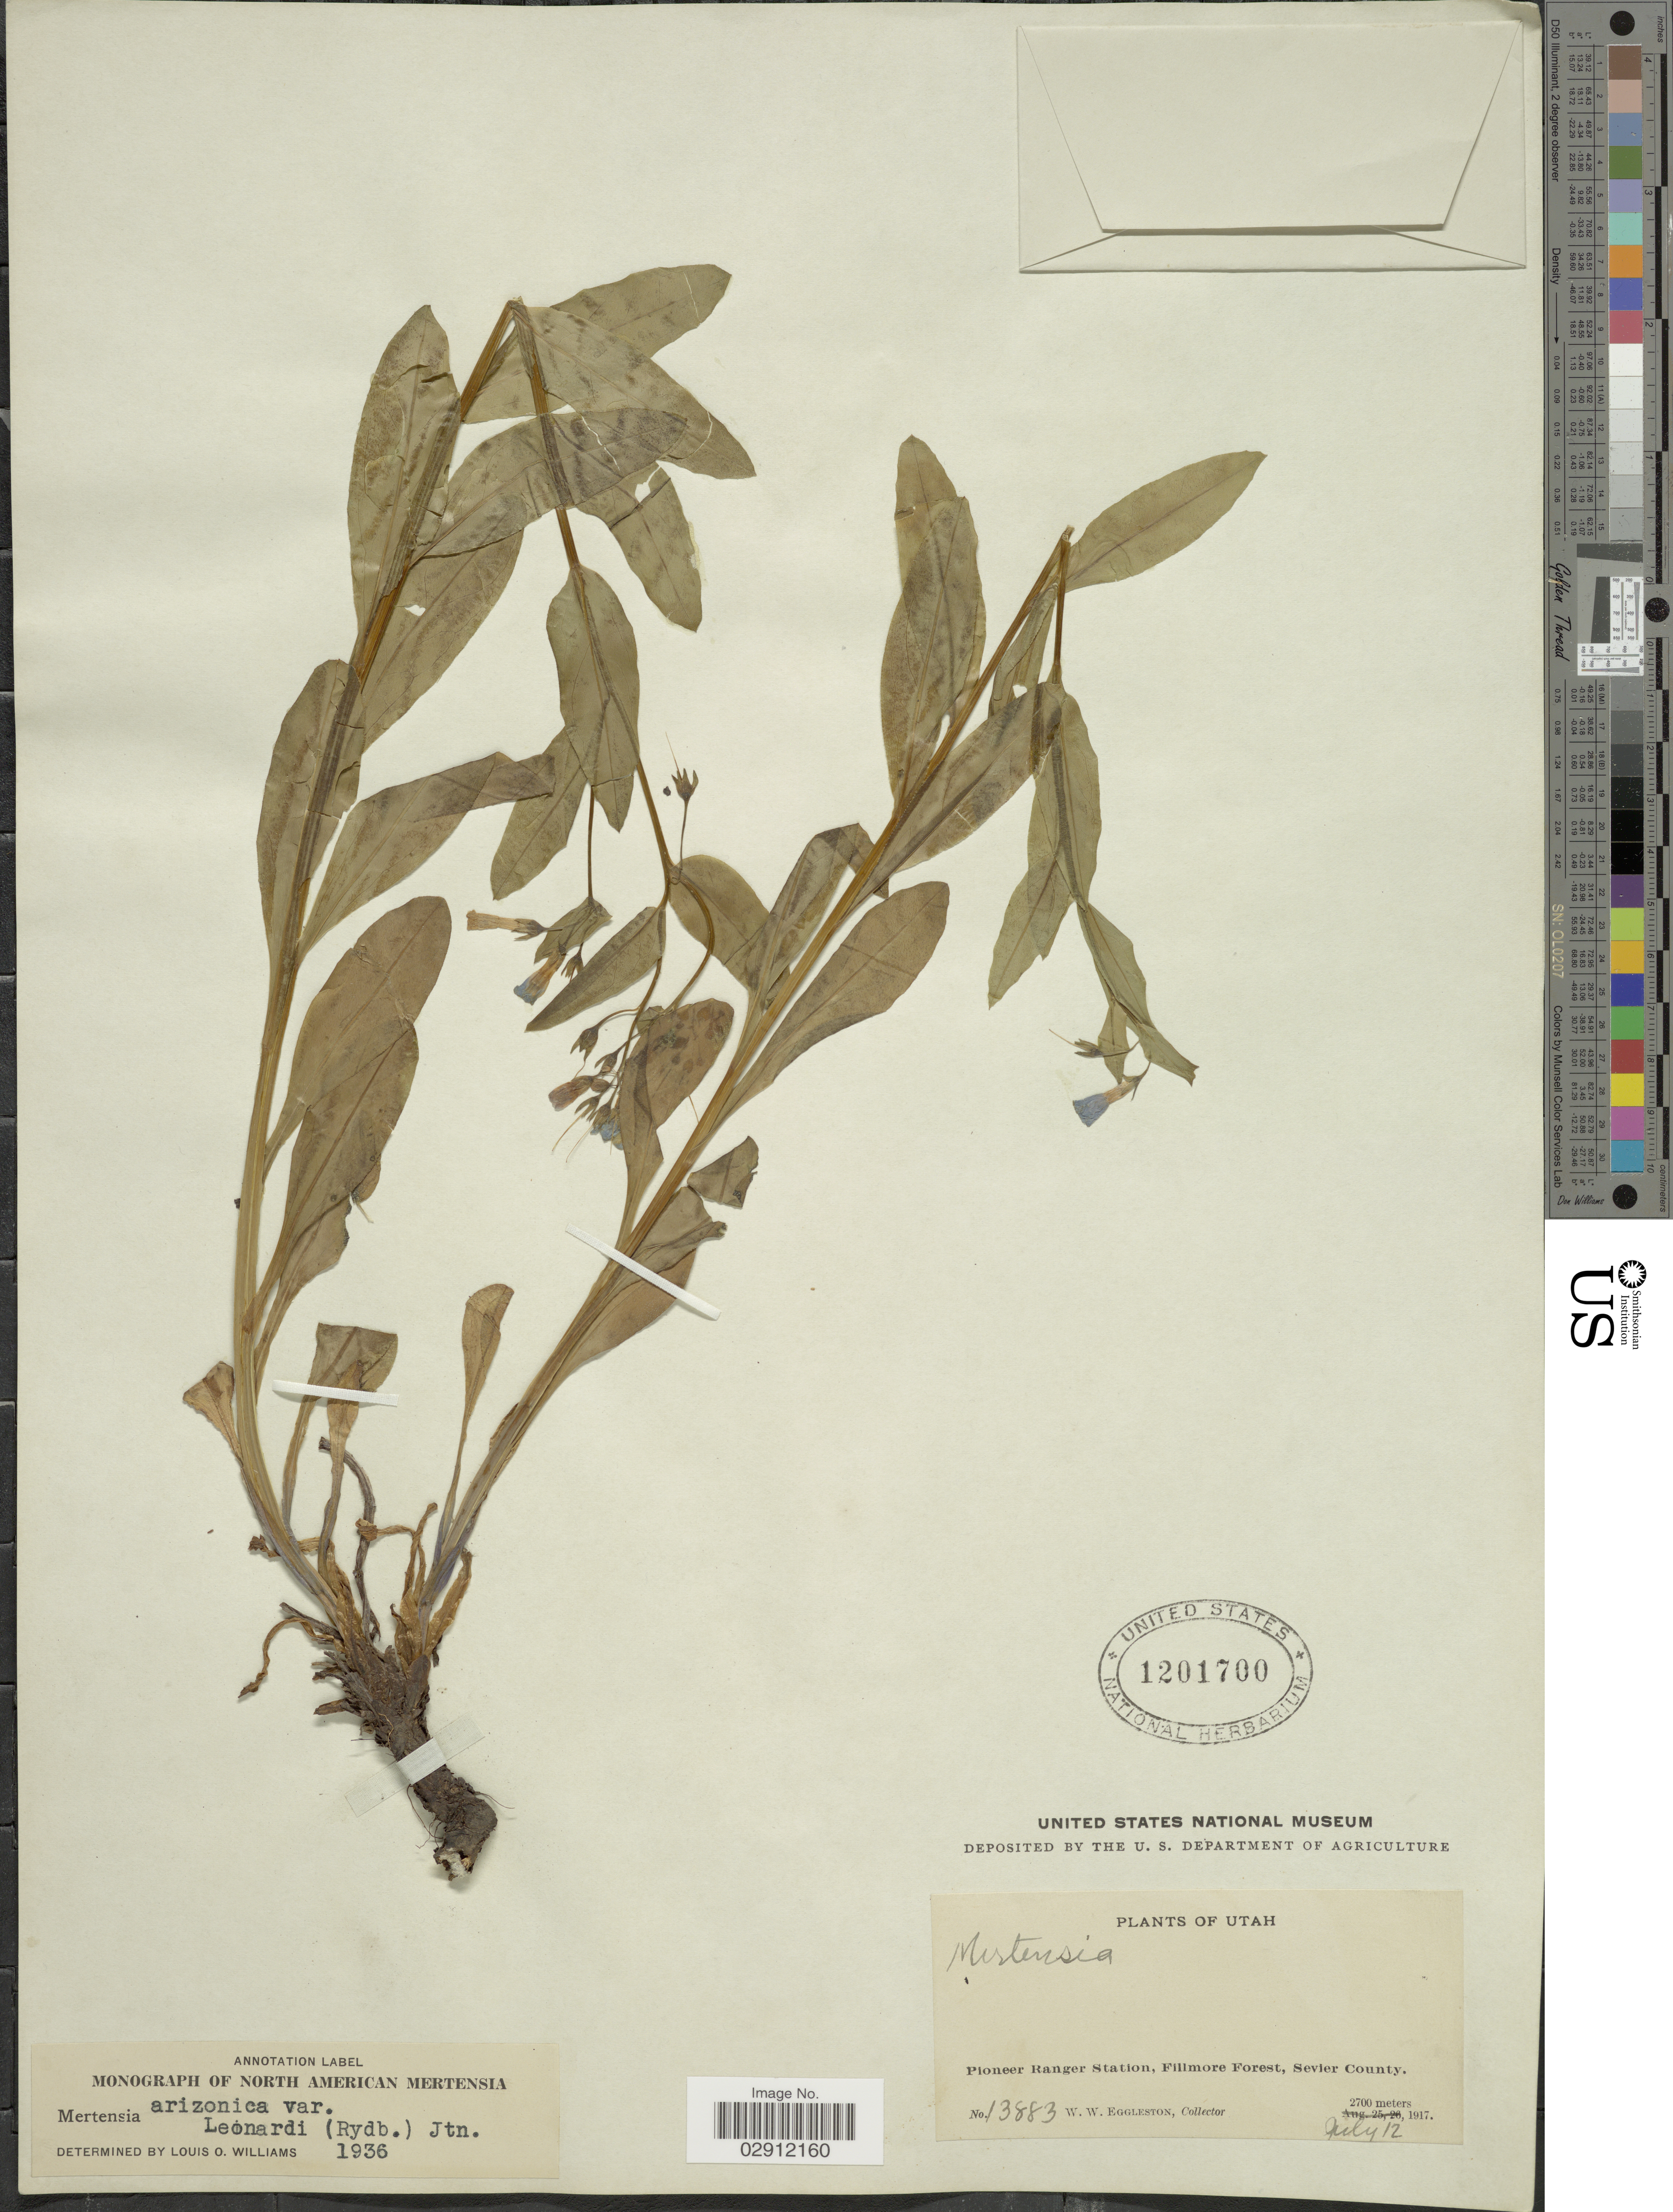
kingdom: Plantae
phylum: Tracheophyta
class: Magnoliopsida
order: Boraginales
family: Boraginaceae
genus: Mertensia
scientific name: Mertensia arizonica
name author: Greene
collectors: W. W. Eggleston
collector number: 13883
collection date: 1917-07-12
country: United States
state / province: Utah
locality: Pioneer Ranger Station, Filimore Forest, Sevier County.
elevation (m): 2700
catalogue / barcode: US 1201700